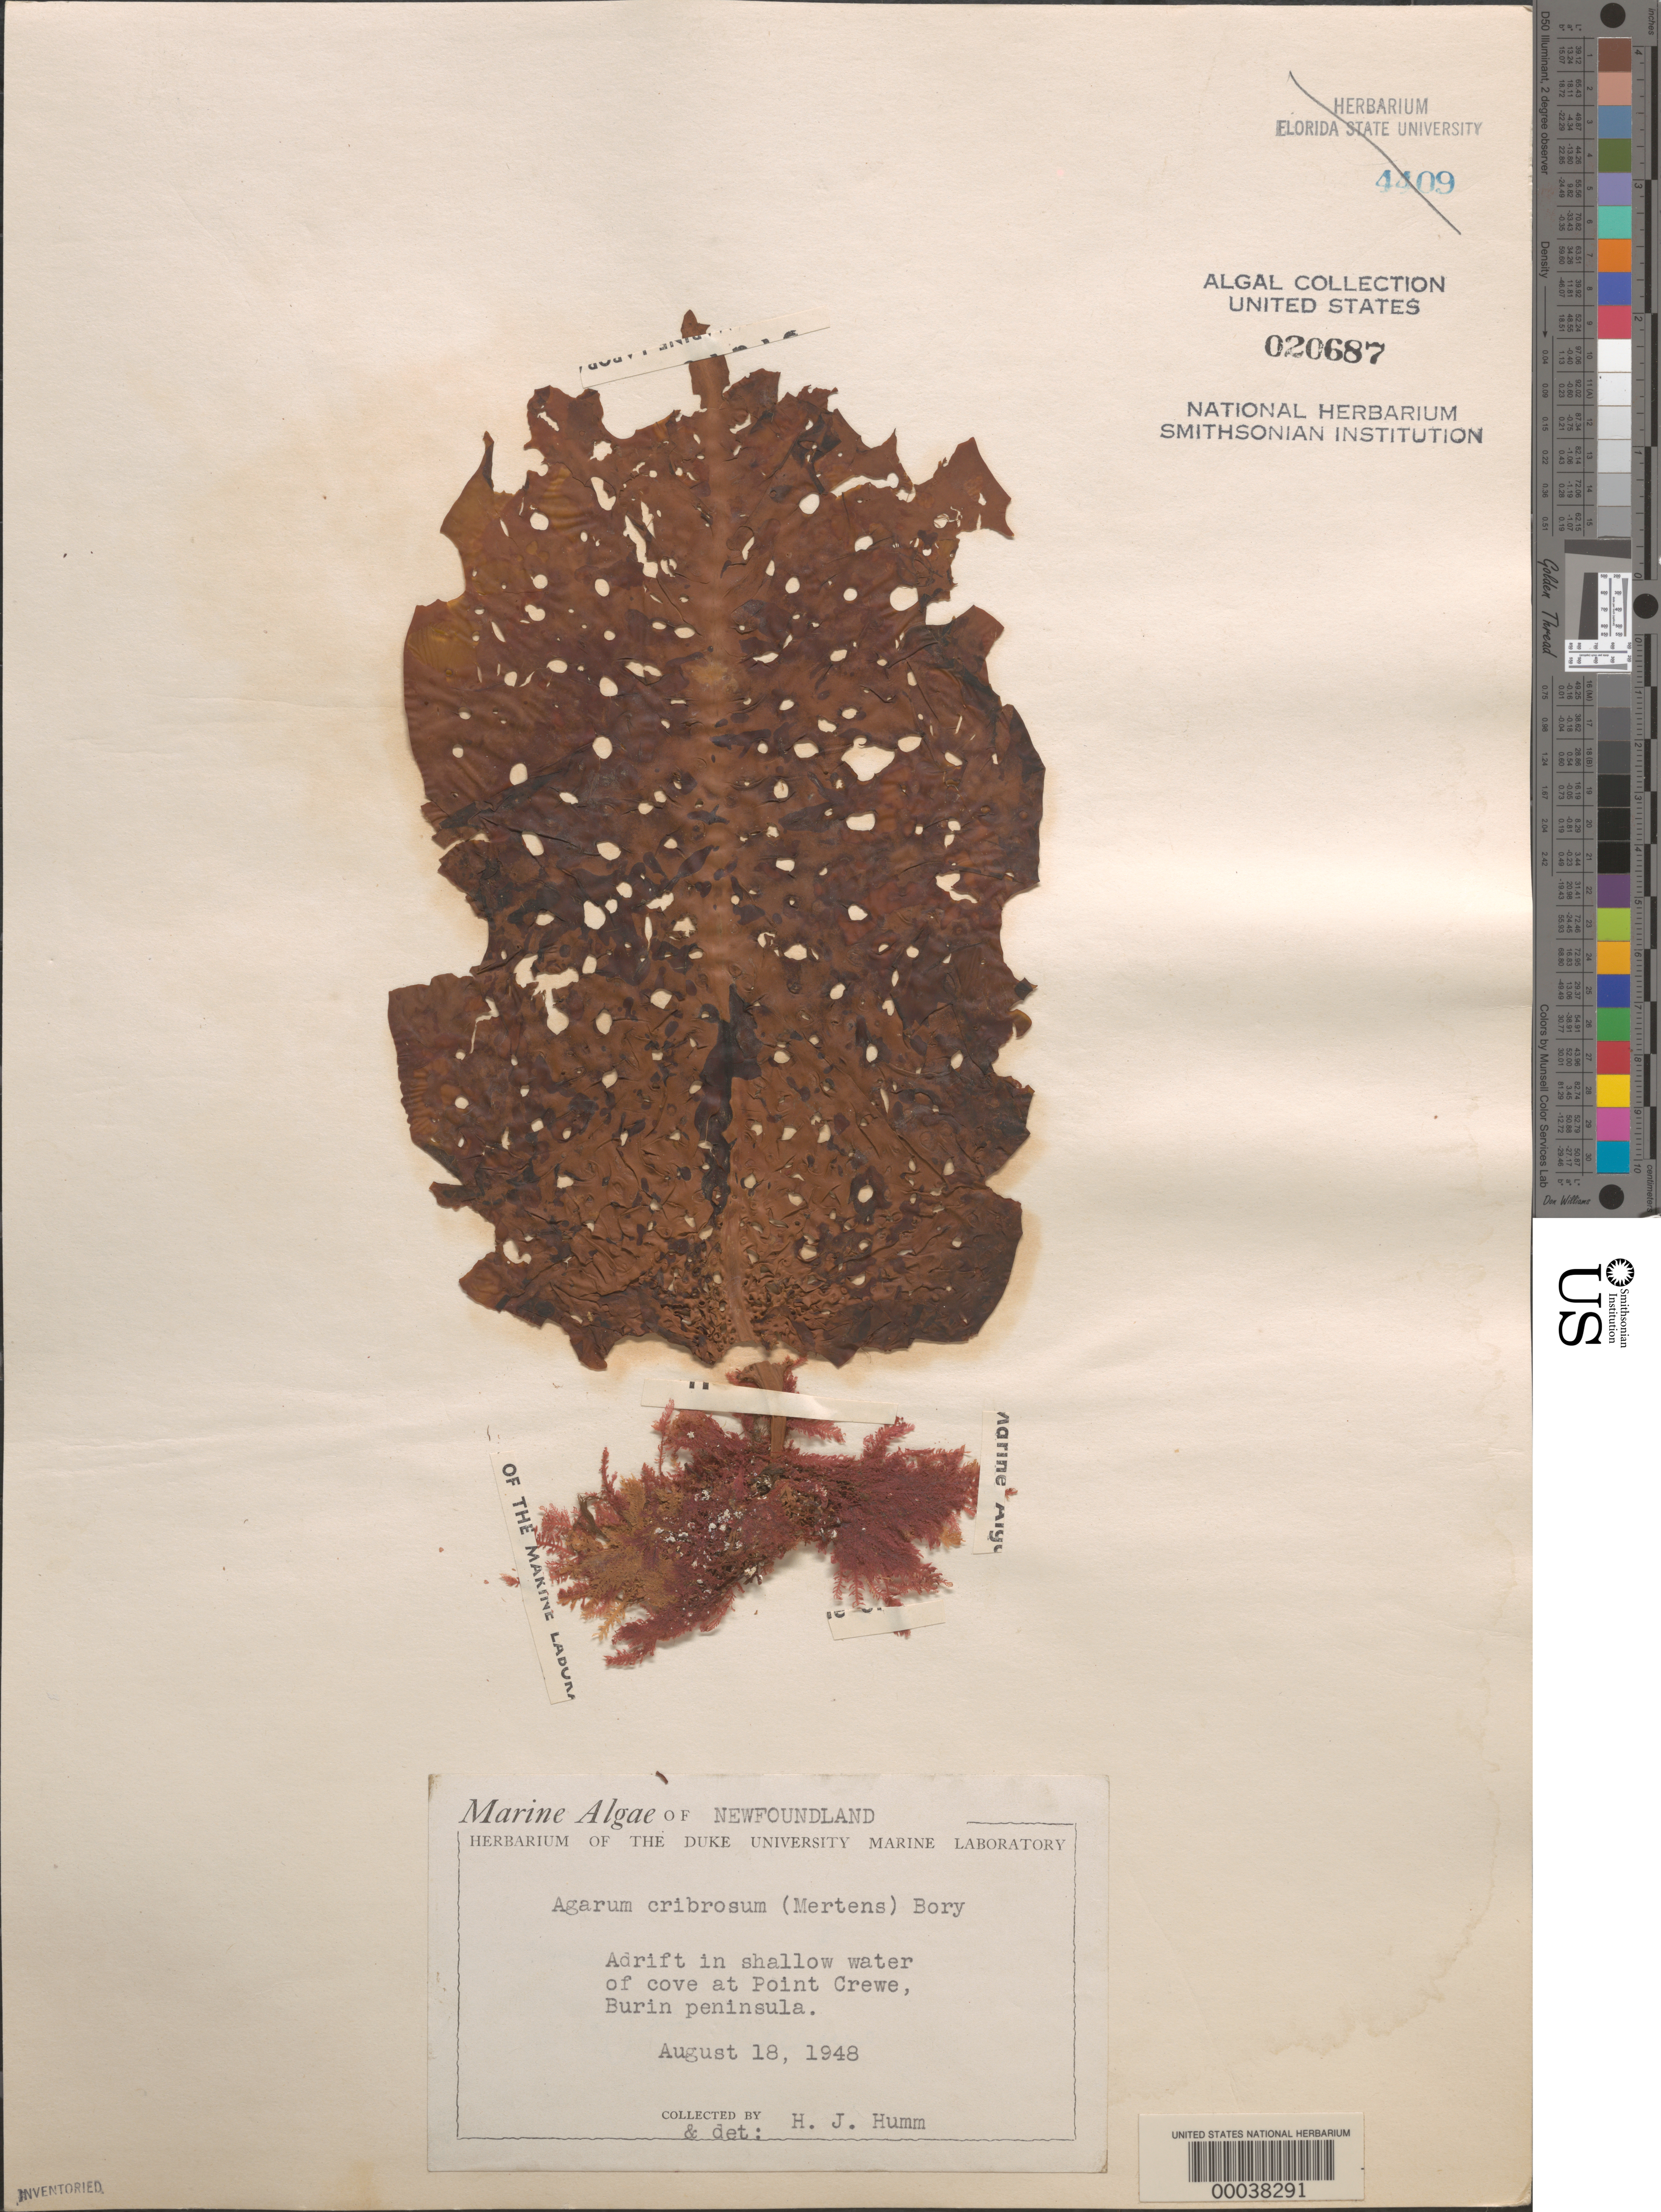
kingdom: Chromista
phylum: Ochrophyta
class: Phaeophyceae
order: Laminariales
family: Costariaceae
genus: Agarum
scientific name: Agarum clathratum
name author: Dumortier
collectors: H. J. Humm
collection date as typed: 18 Aug 1948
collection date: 1948-08-18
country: Canada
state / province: Newfoundland and Labrador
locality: Point Crewe, Burin Peninsula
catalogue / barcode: US 20687